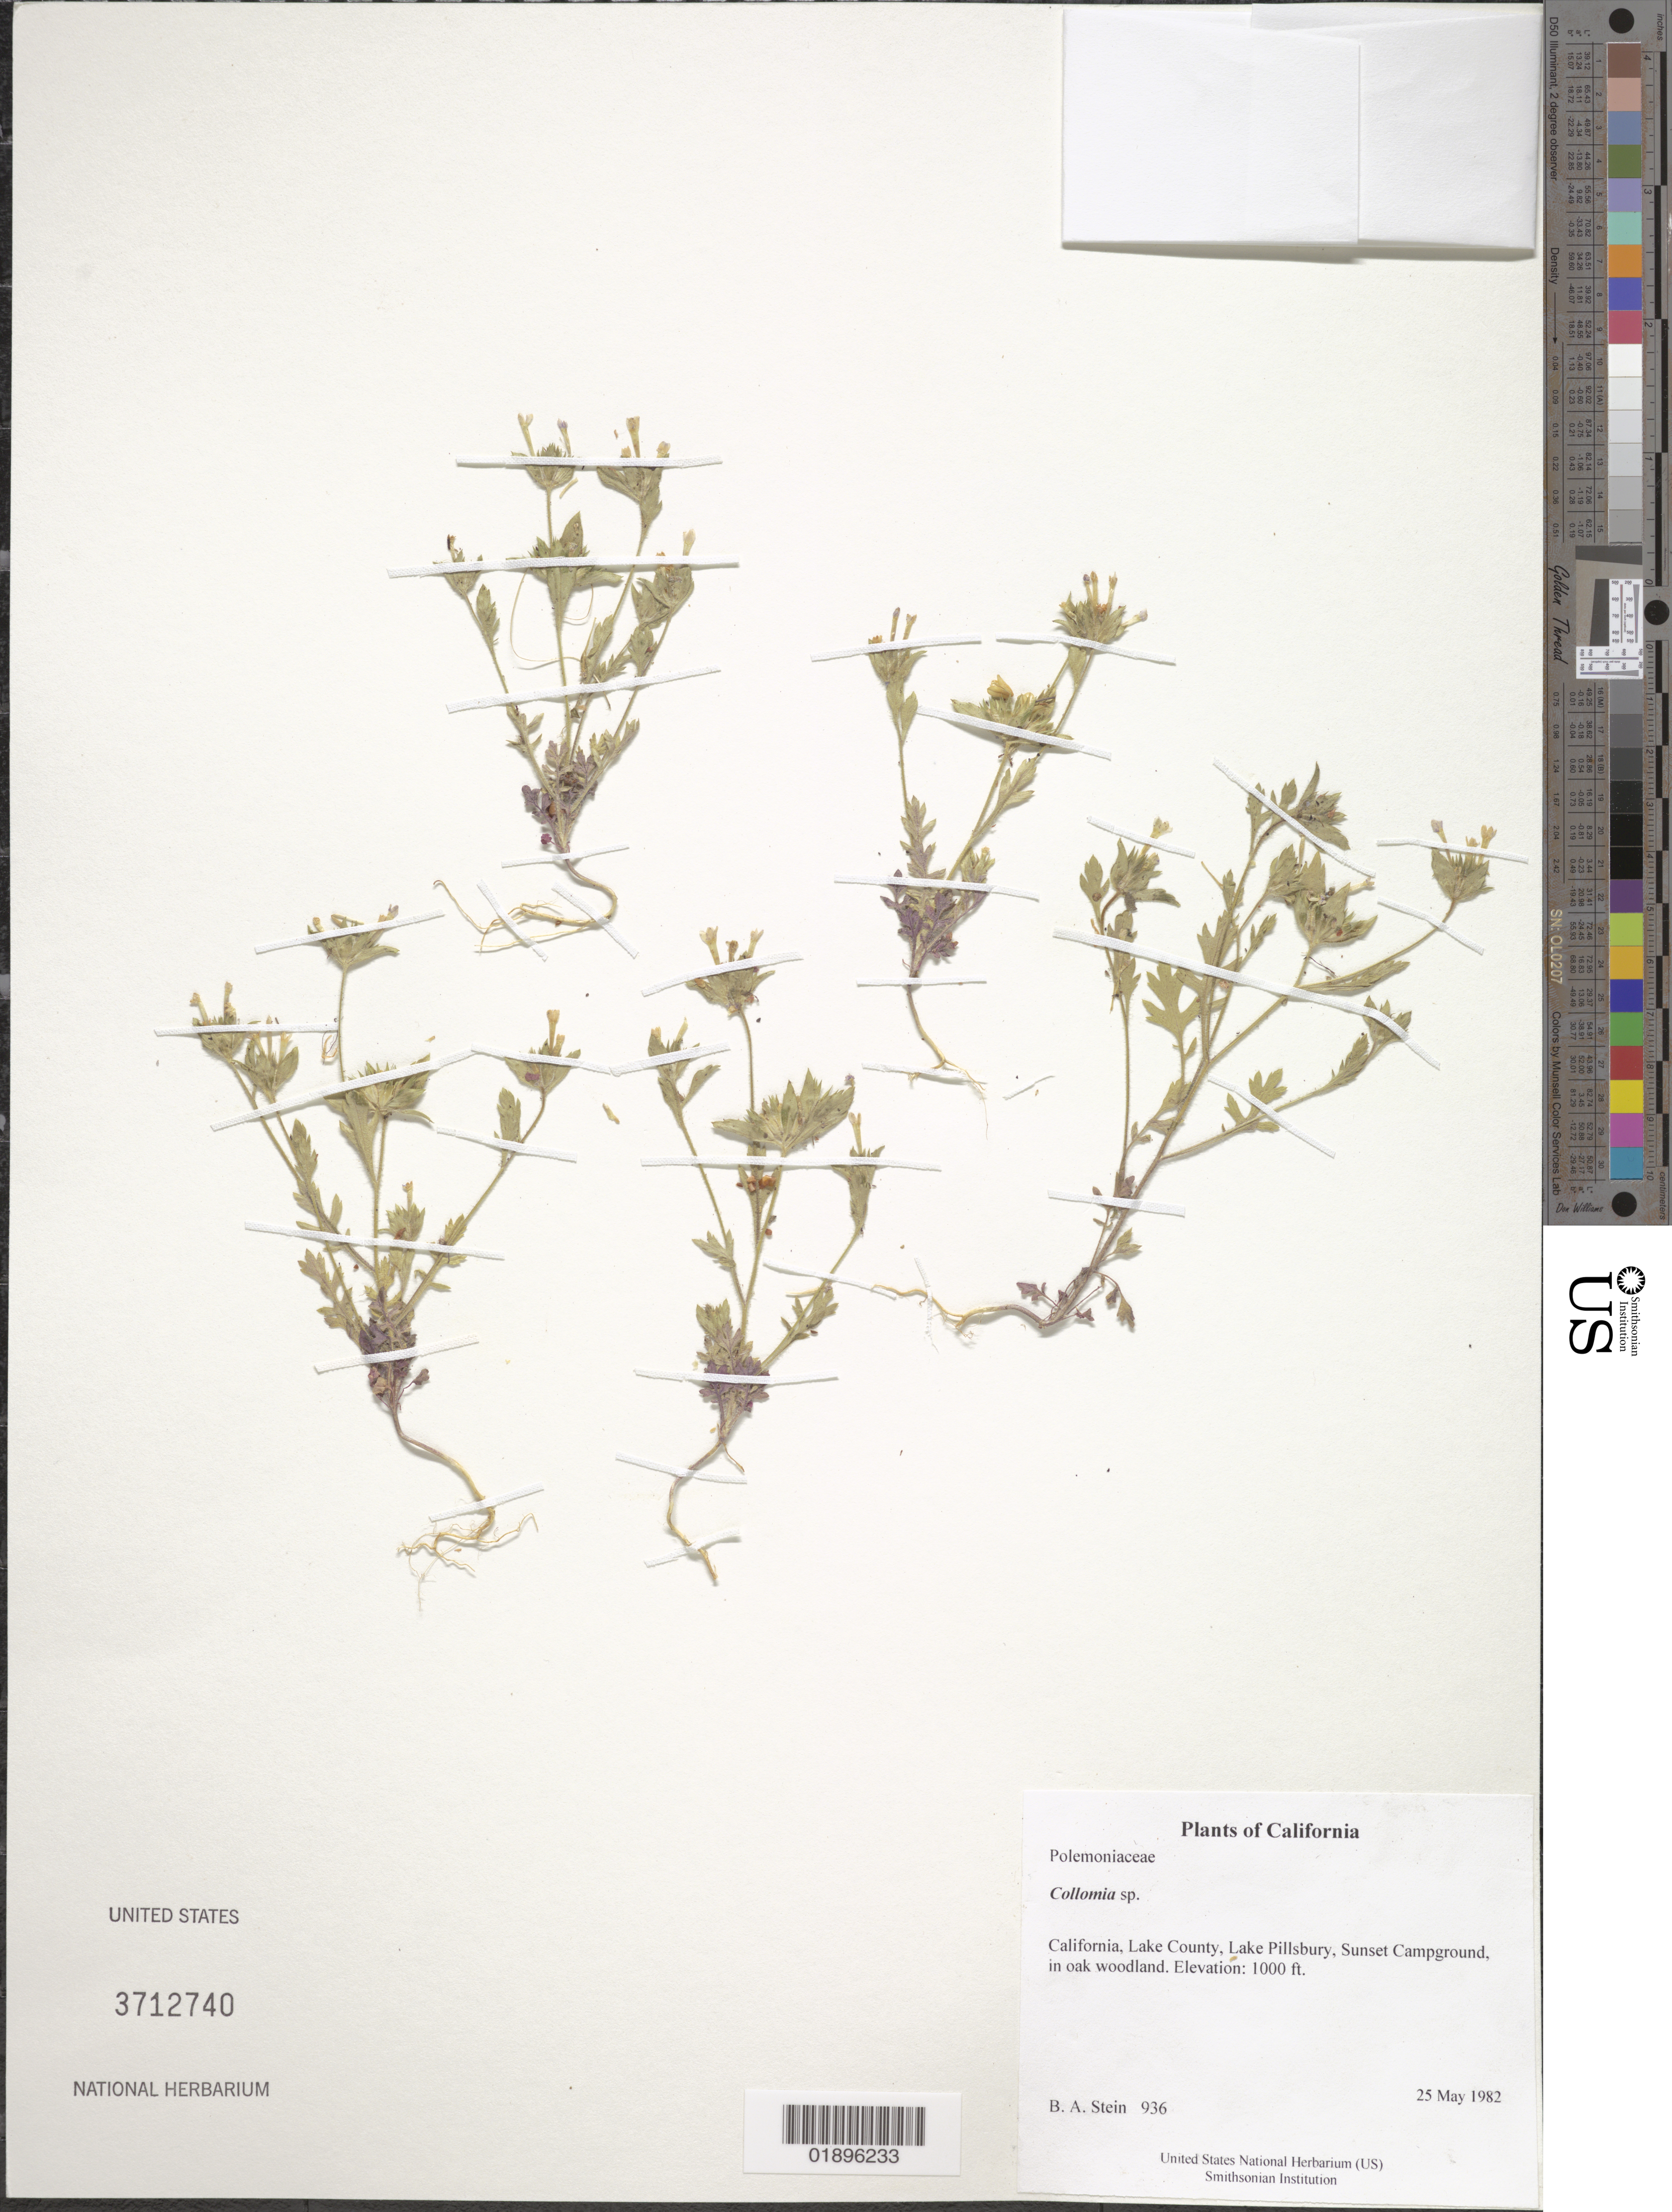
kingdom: Plantae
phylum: Tracheophyta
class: Magnoliopsida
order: Ericales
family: Polemoniaceae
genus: Collomia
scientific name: Collomia sp.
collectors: B. A. Stein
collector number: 936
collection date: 1982-05-25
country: United States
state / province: California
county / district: Lake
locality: Lake Pillsbury, Sunset Campground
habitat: In oak woodland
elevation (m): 305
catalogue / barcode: US 3712740